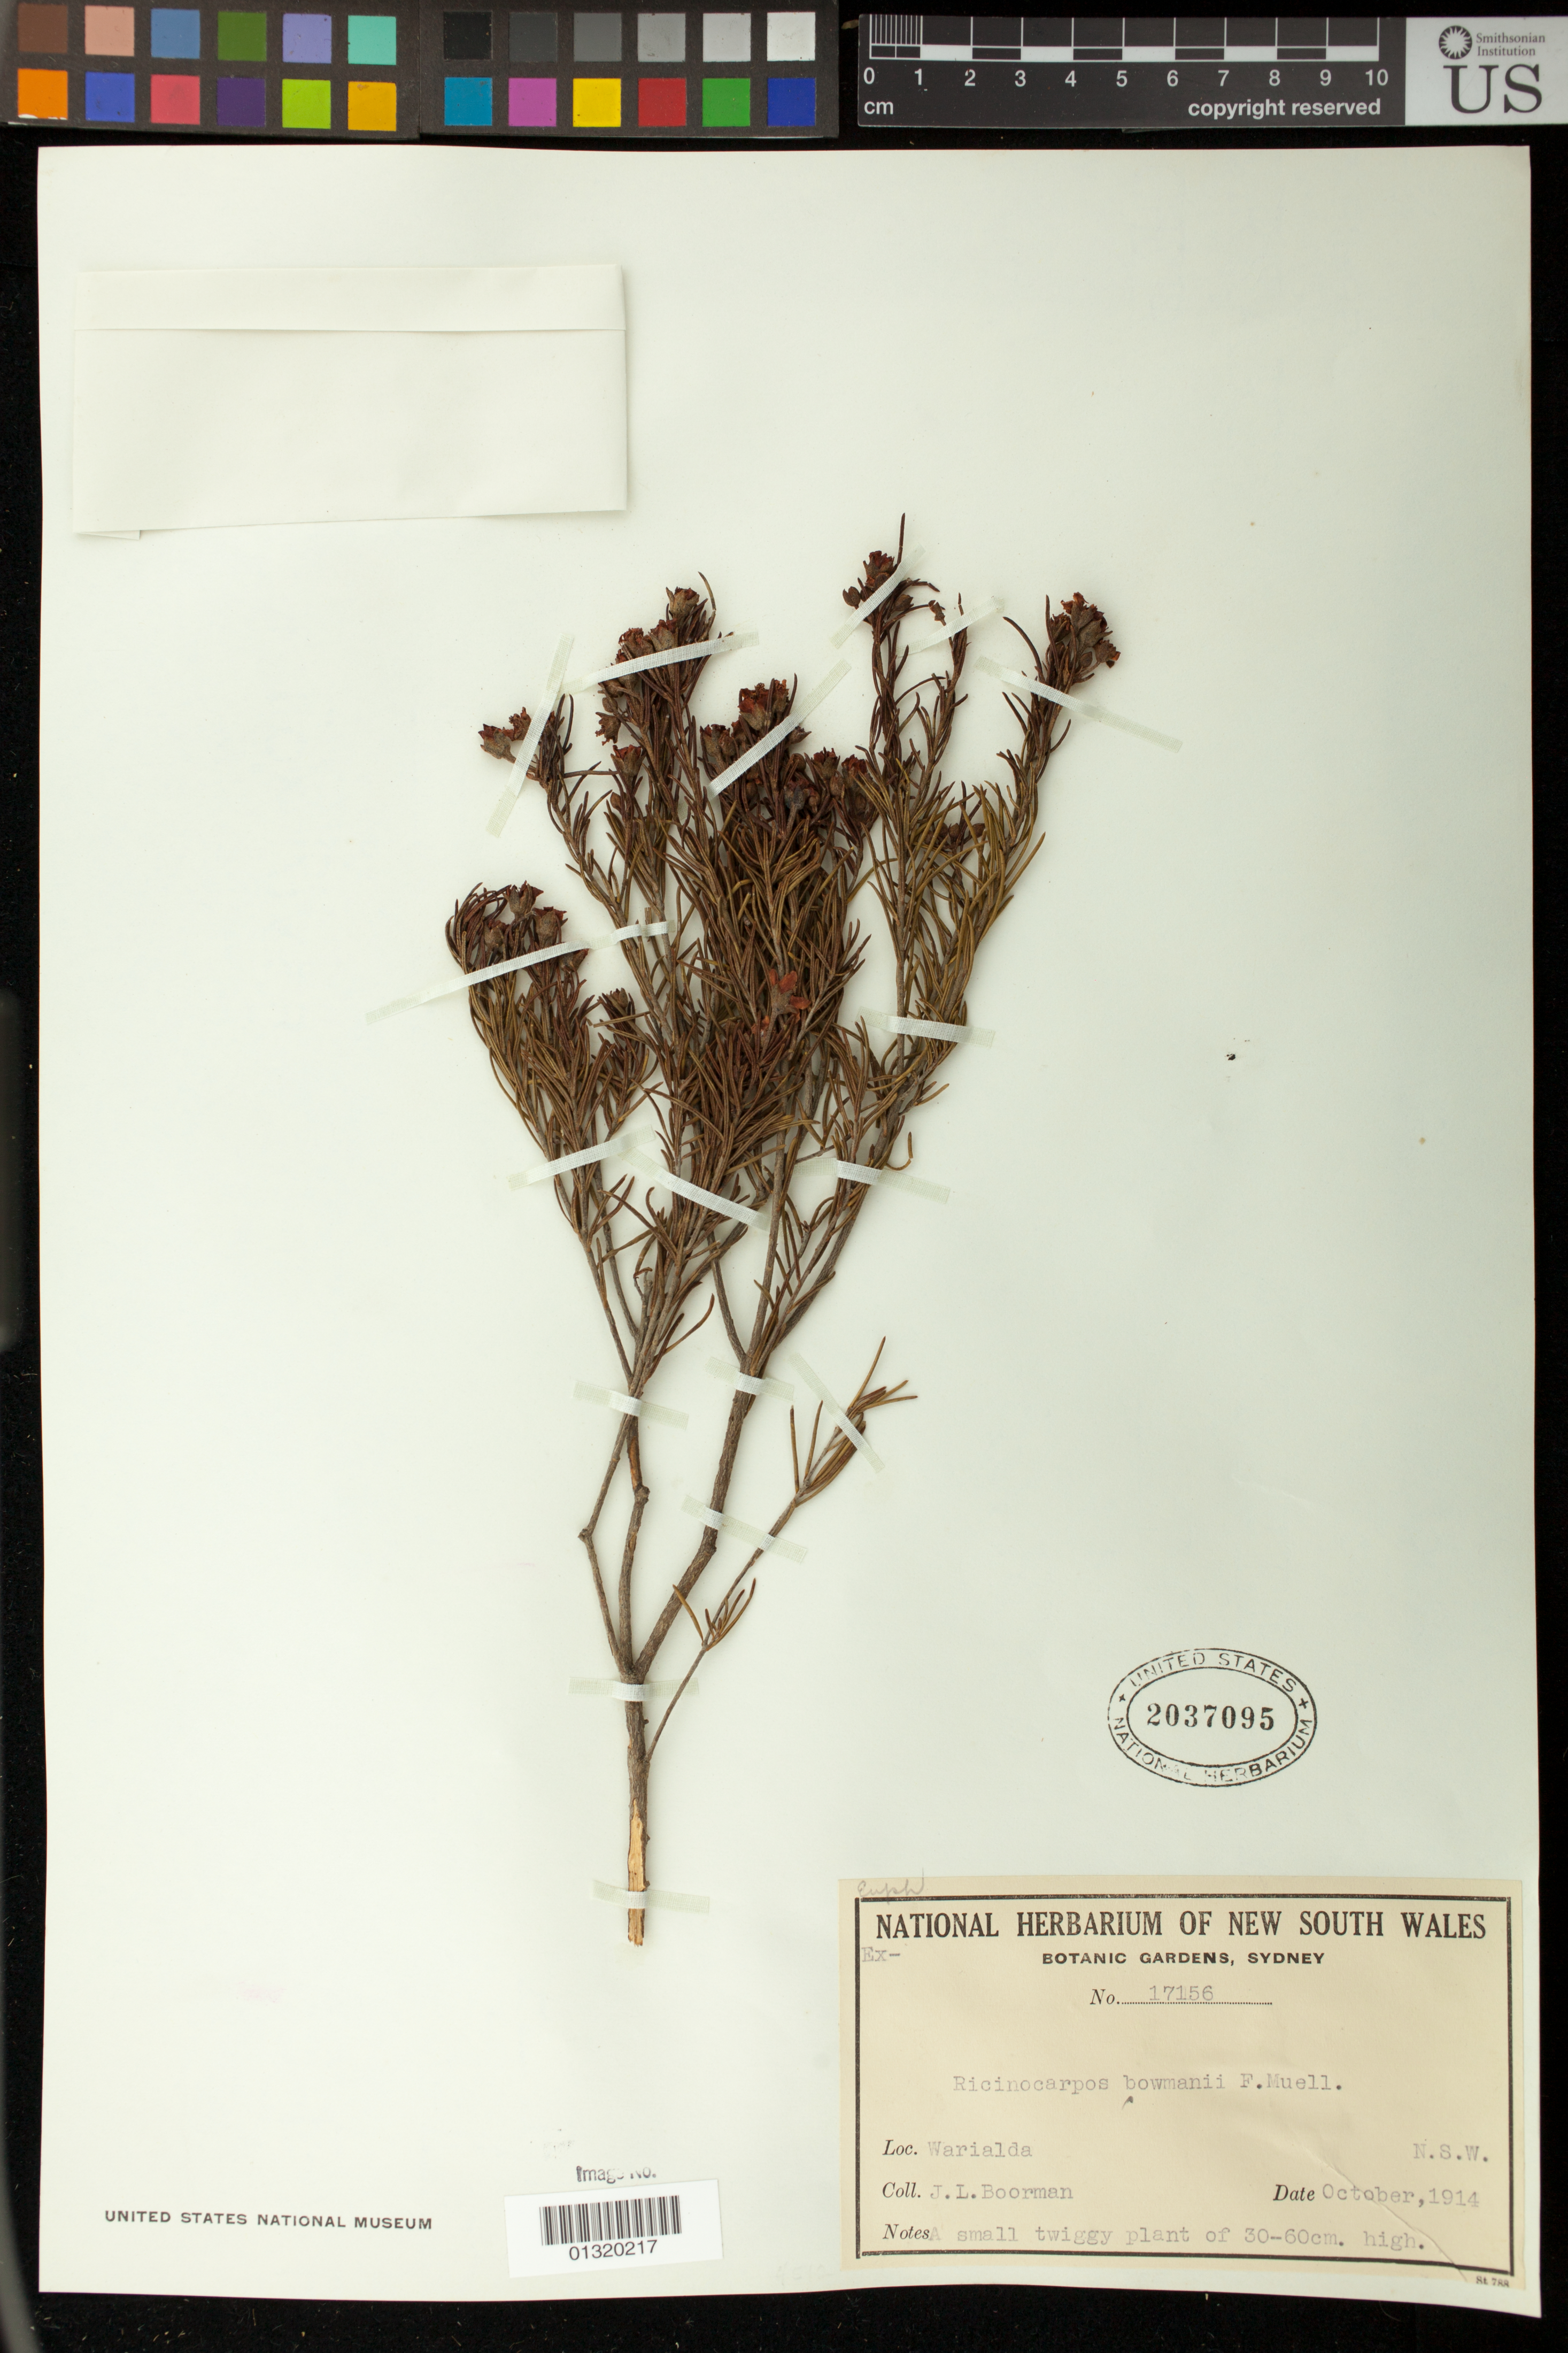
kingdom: Plantae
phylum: Tracheophyta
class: Magnoliopsida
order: Malpighiales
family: Euphorbiaceae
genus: Ricinocarpos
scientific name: Ricinocarpos bowmanii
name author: F. Muell.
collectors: J. Boorman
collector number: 17156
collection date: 1914-10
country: Australia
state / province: New South Wales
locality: Warialda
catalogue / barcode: US 2037095